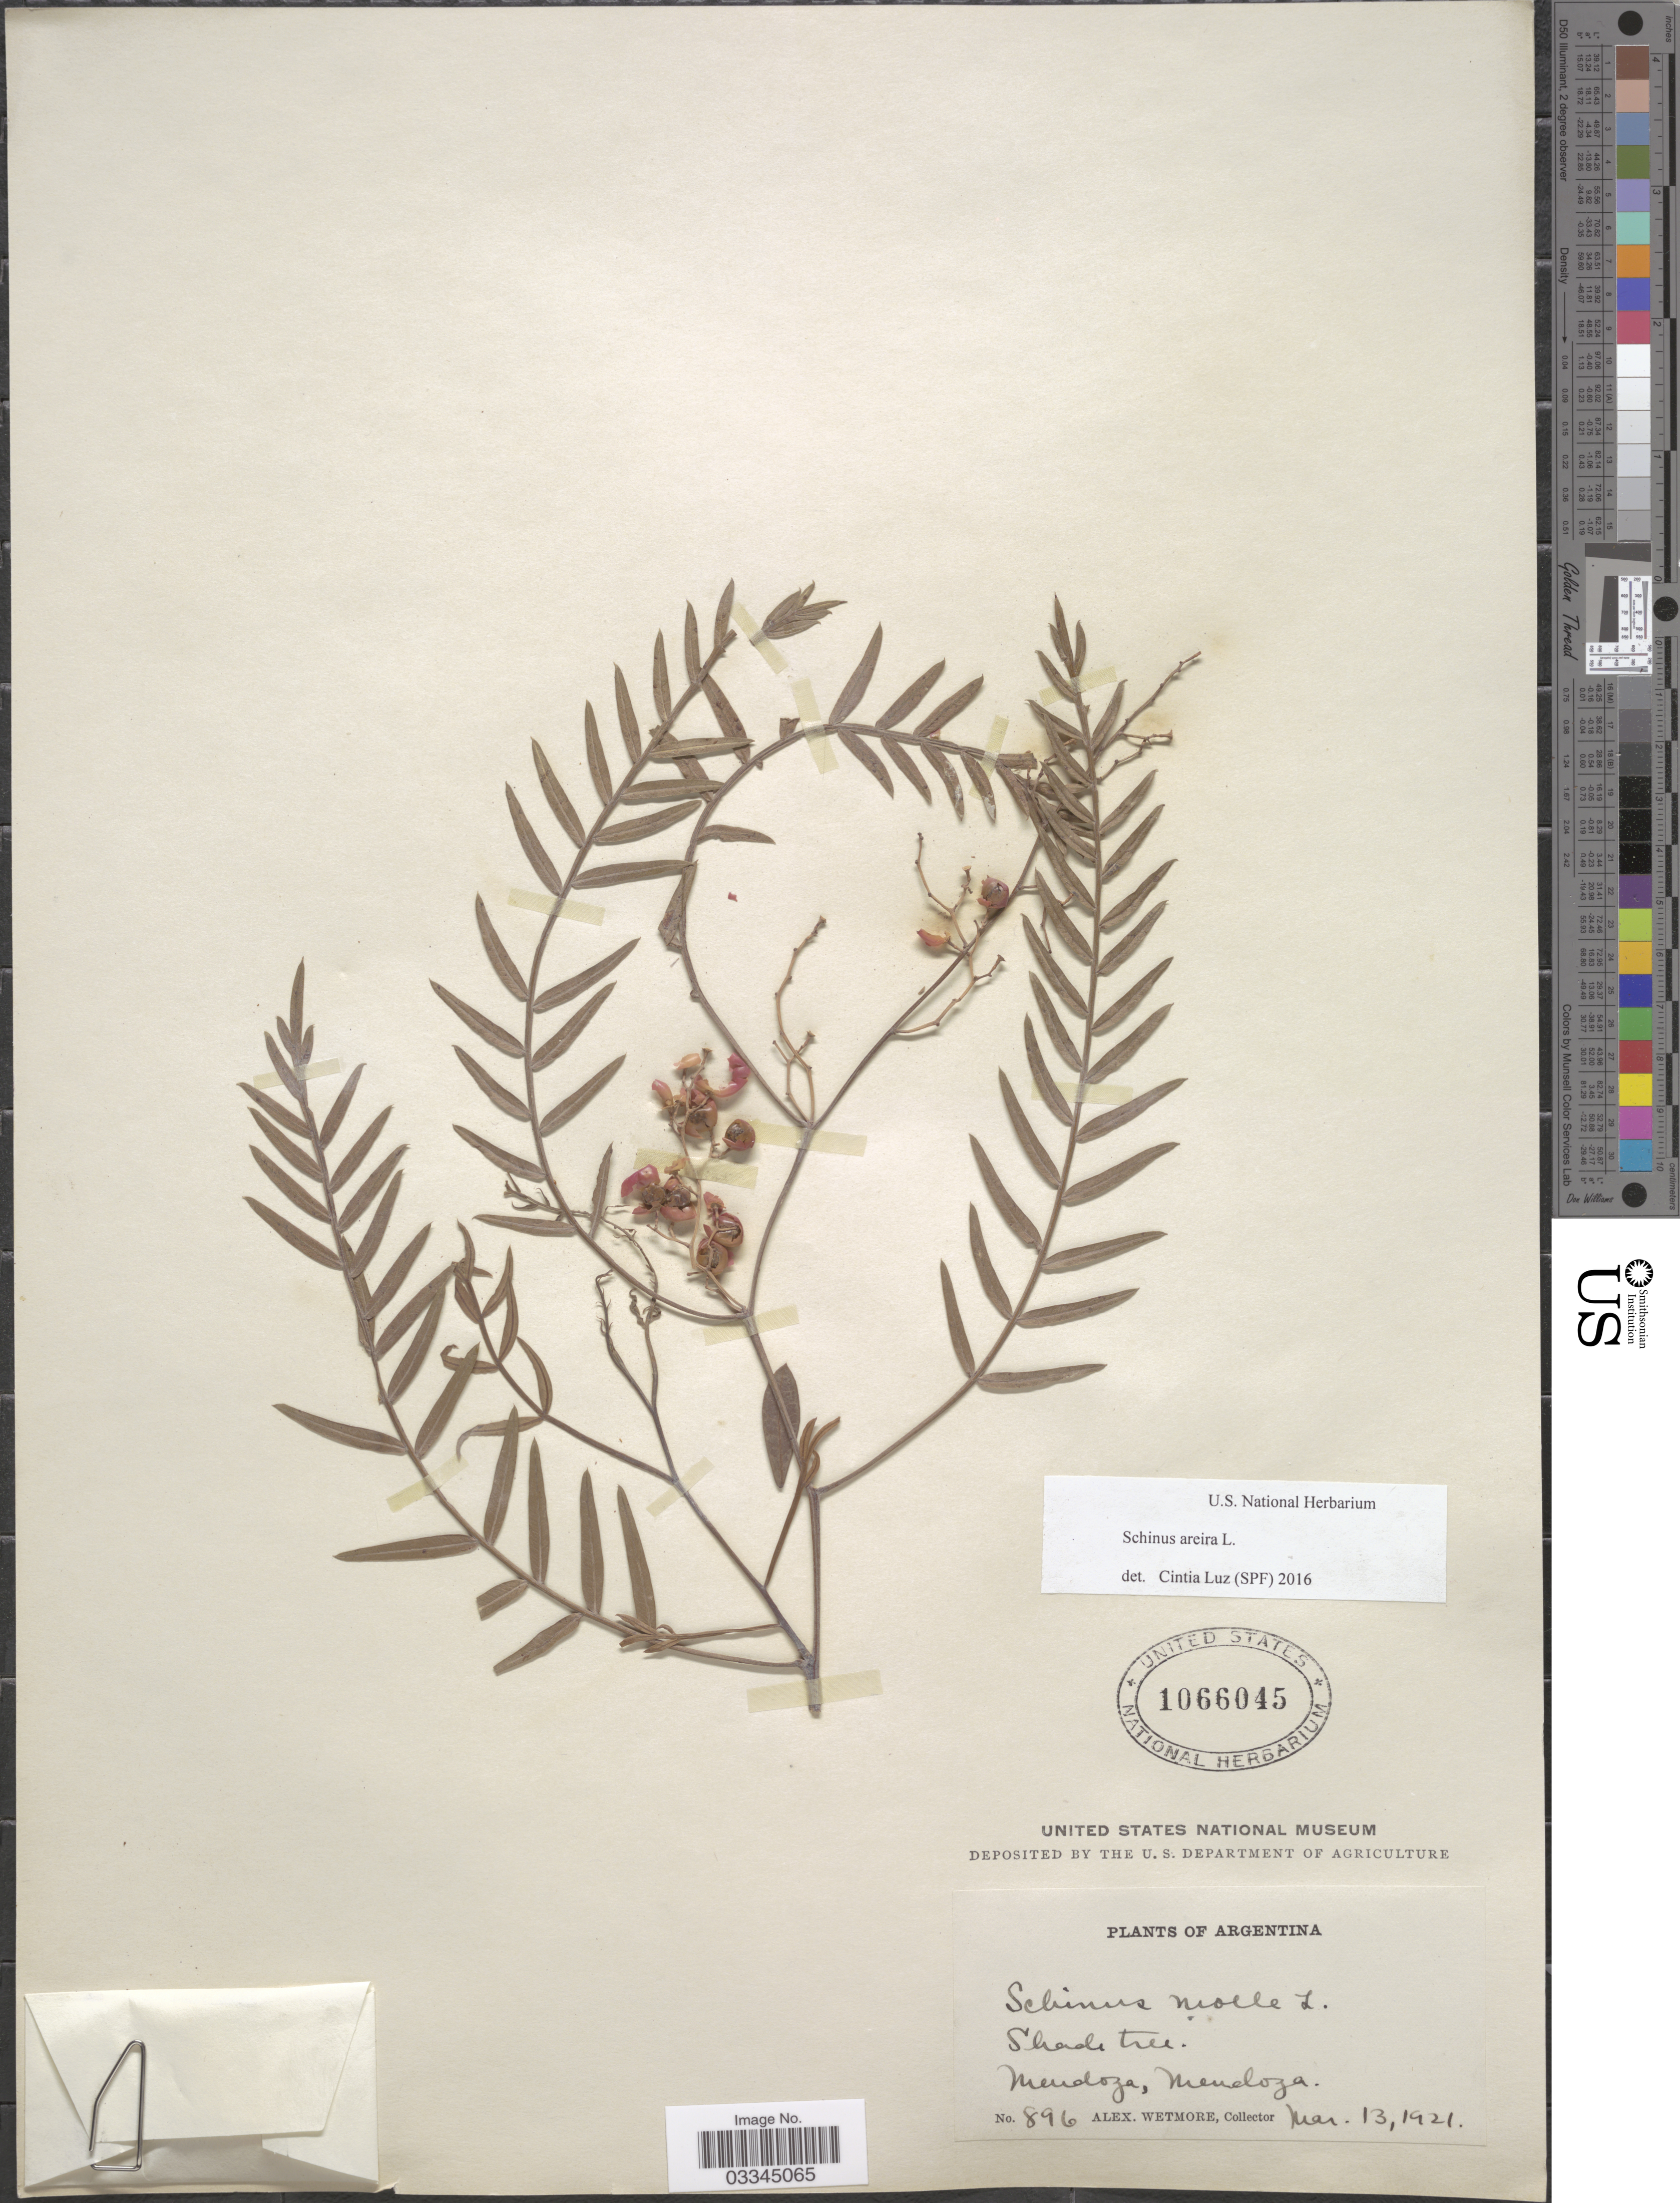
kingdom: Plantae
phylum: Tracheophyta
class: Magnoliopsida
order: Sapindales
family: Anacardiaceae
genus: Schinus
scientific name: Schinus areira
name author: L.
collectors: A. Wetmore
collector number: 896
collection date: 1921-03-13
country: Argentina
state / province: Mendoza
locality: Mendoza.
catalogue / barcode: US 1066045